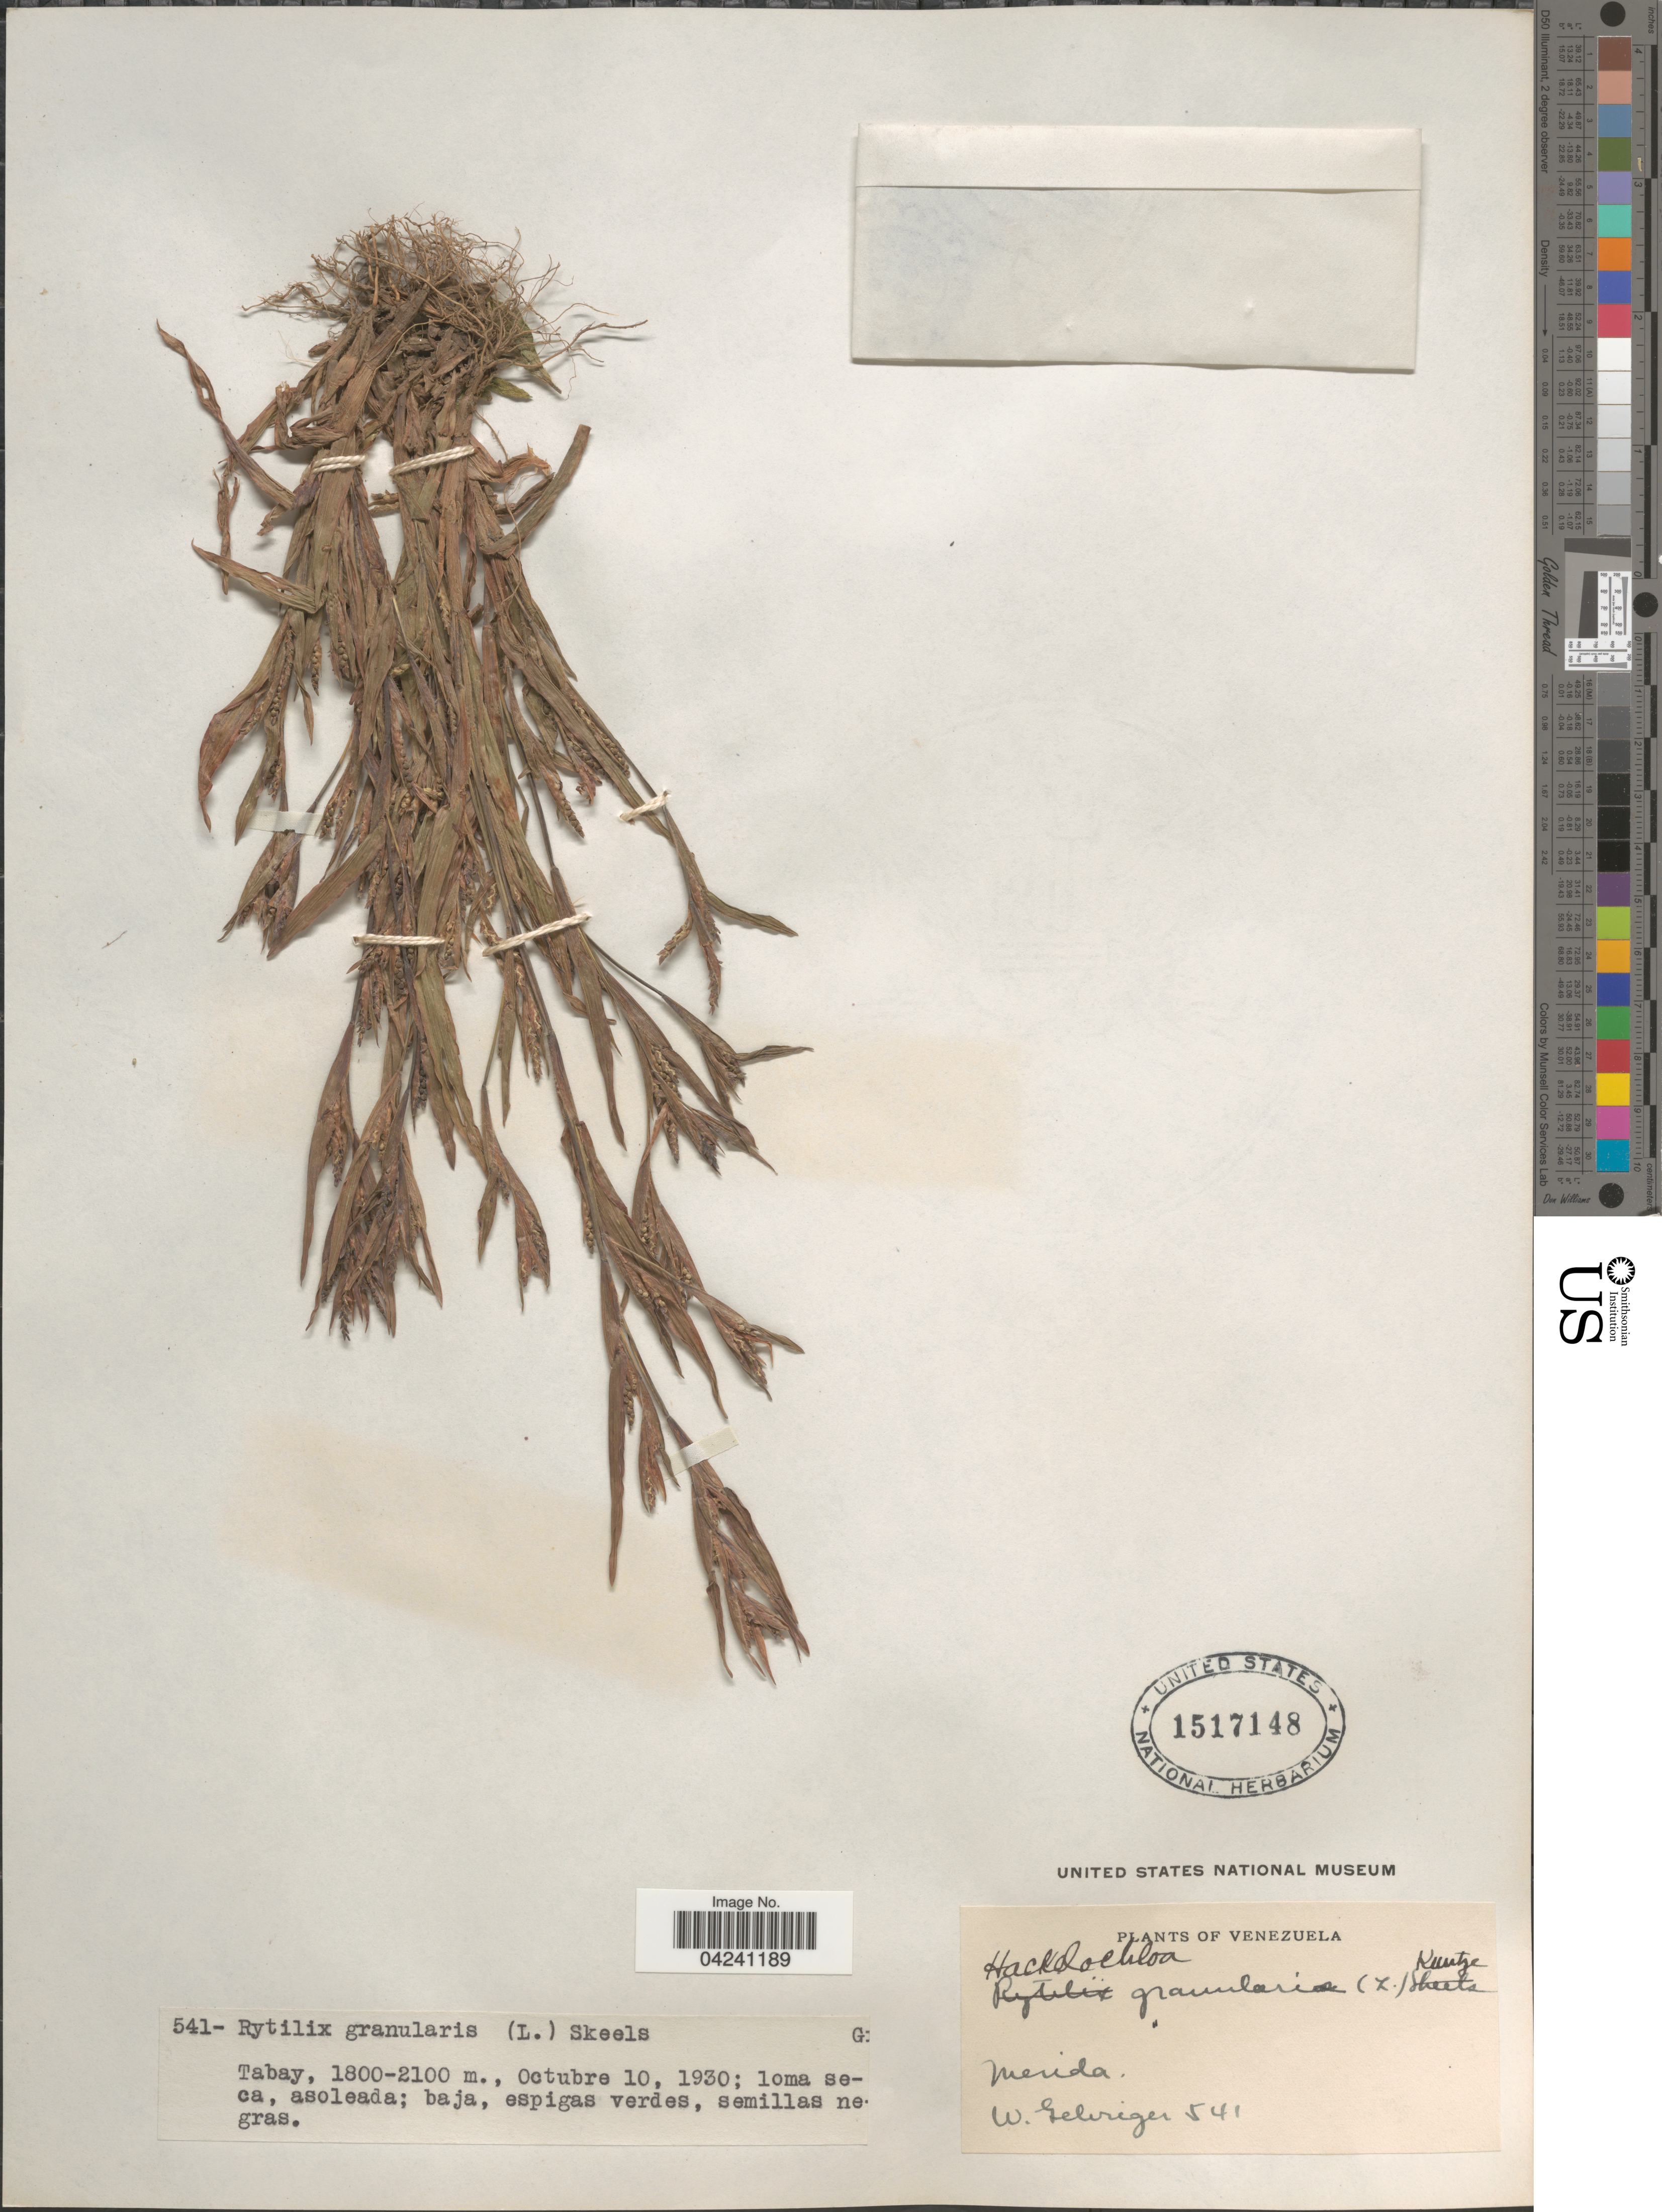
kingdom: Plantae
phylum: Tracheophyta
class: Liliopsida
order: Poales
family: Poaceae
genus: Hackelochloa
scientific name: Hackelochloa granularis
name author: (L.) Kuntze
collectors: W. Selviger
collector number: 541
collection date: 1930-10-10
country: Venezuela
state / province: Merida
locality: Tabay, loma seca asoleada; baja, espigas verdes, semillas negras.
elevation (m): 1800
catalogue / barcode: US 1517148